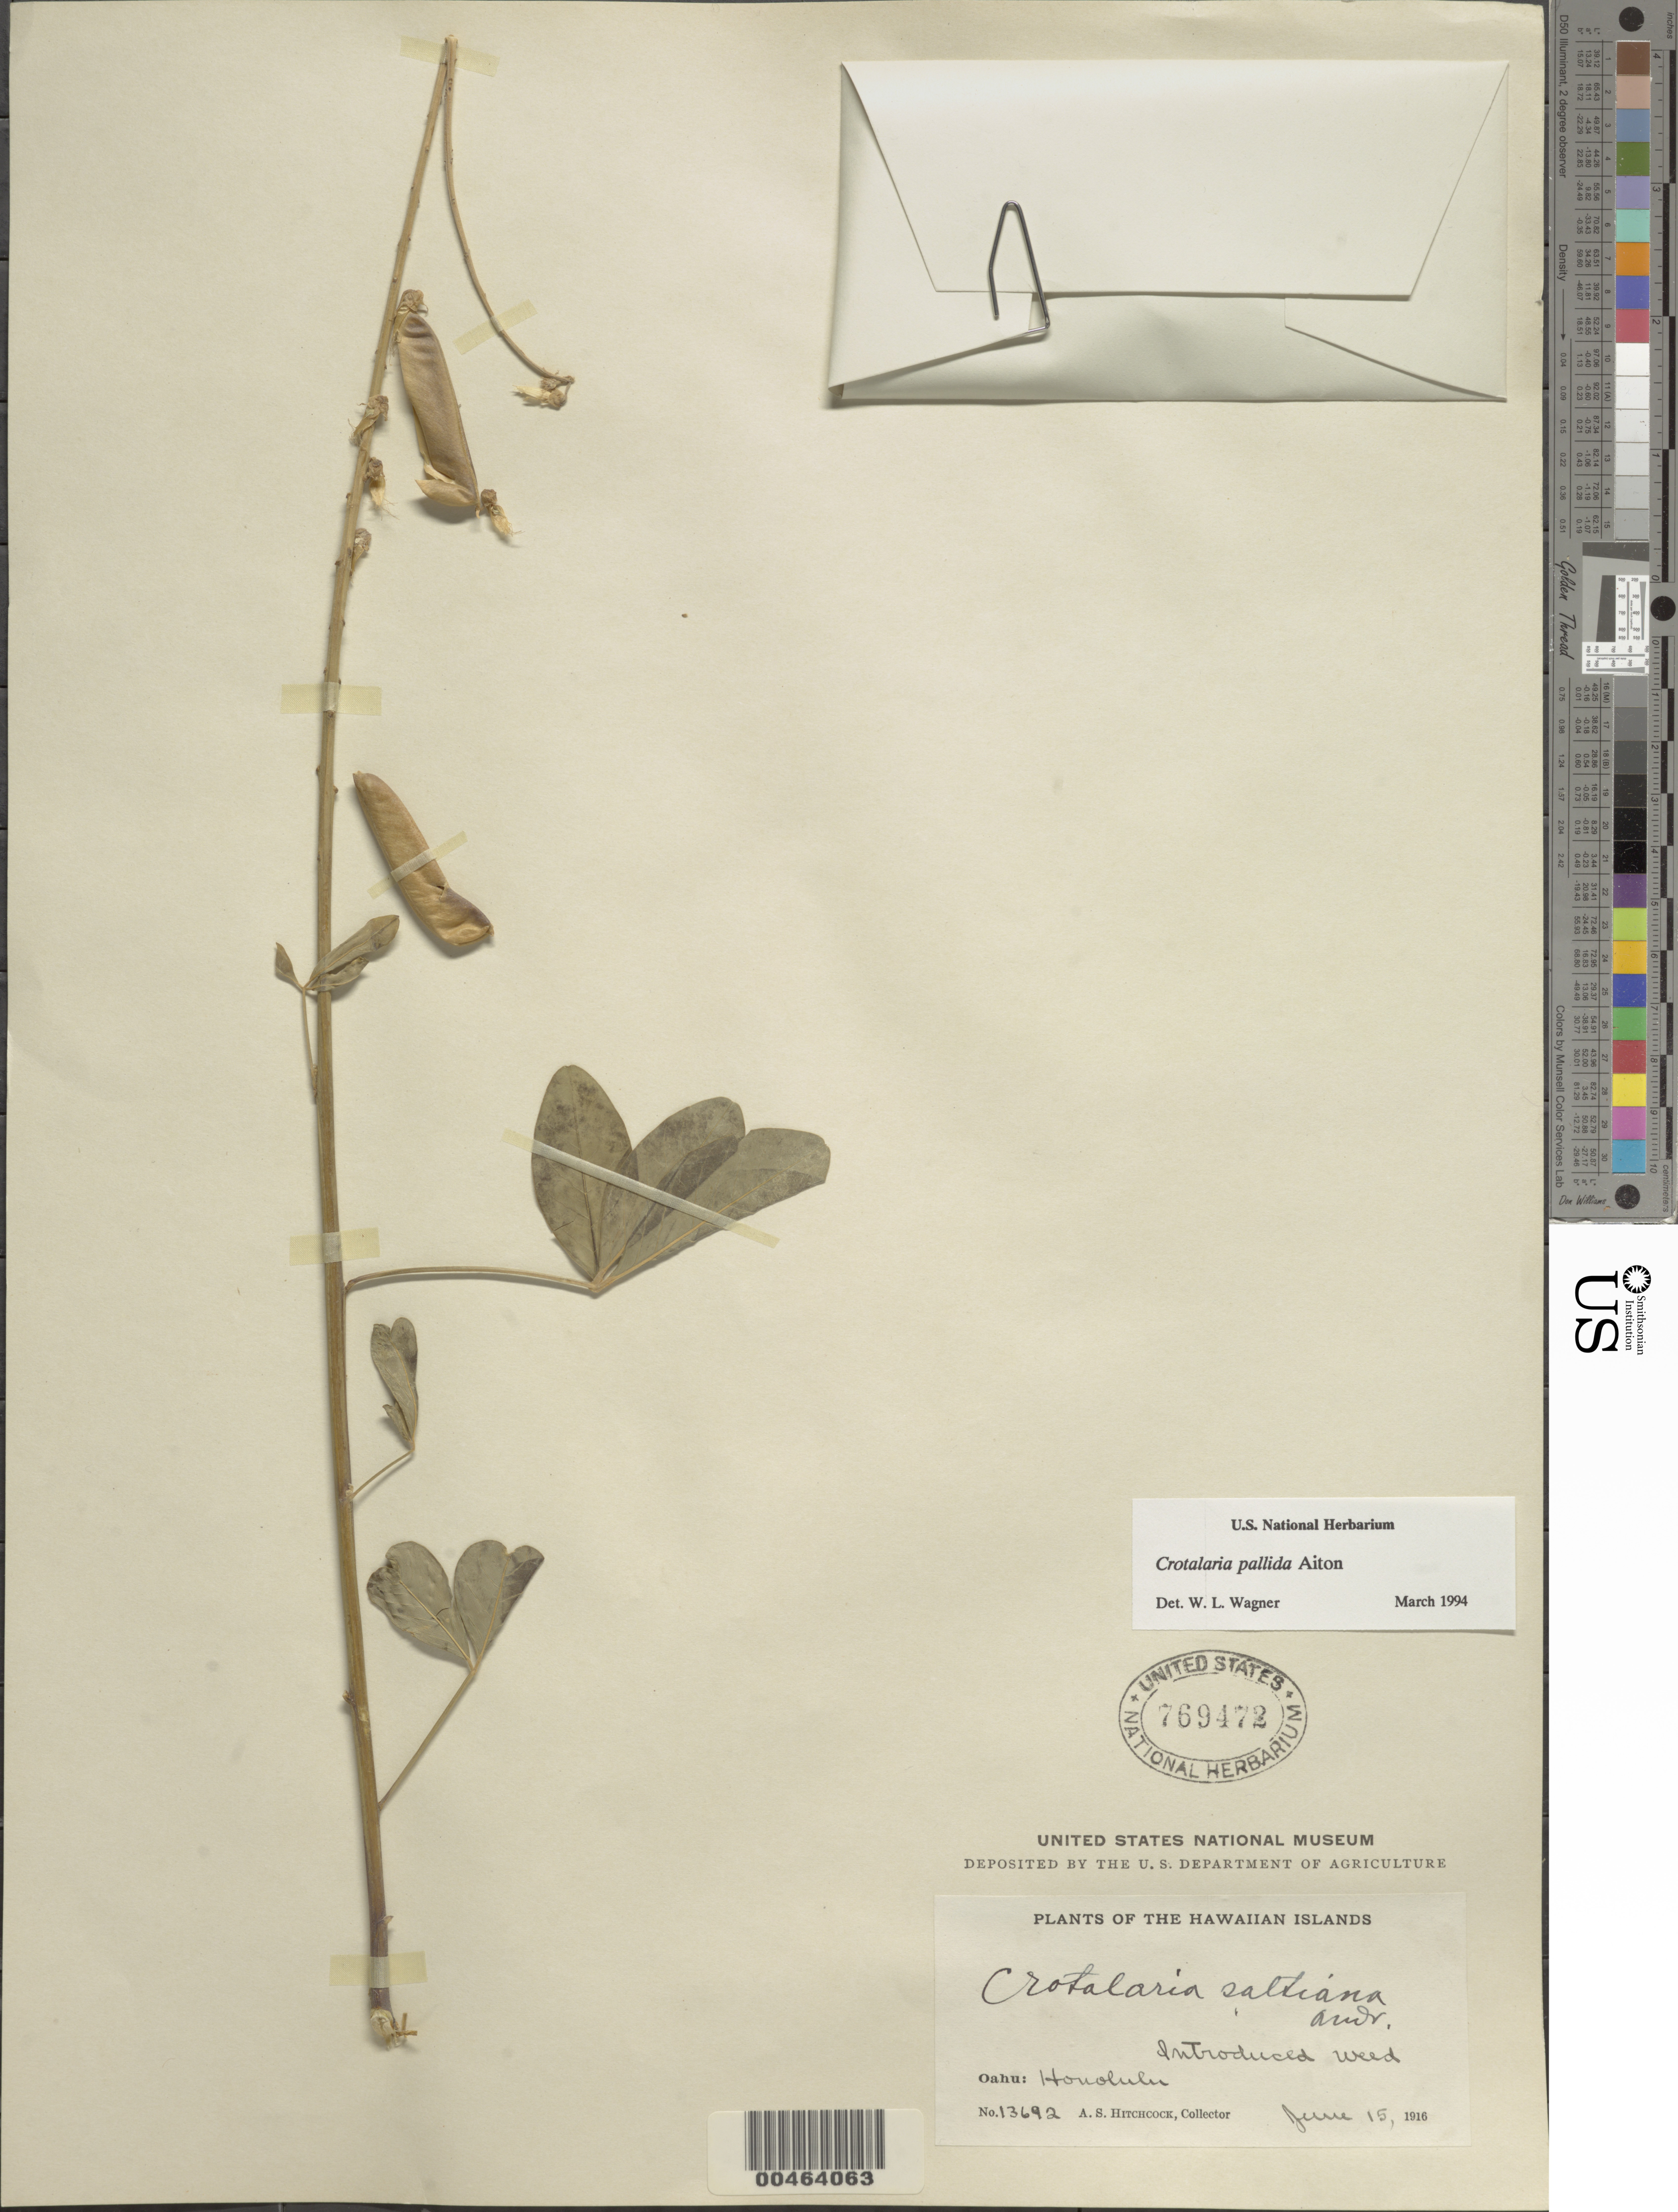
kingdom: Plantae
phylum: Tracheophyta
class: Magnoliopsida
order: Fabales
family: Fabaceae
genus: Crotalaria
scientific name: Crotalaria pallida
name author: Aiton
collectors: A. S. Hitchcock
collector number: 13692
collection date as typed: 15 Jun 1916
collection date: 1916-06-15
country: United States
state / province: Hawaii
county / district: Honolulu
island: Oahu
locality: Honolulu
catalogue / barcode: US 769472